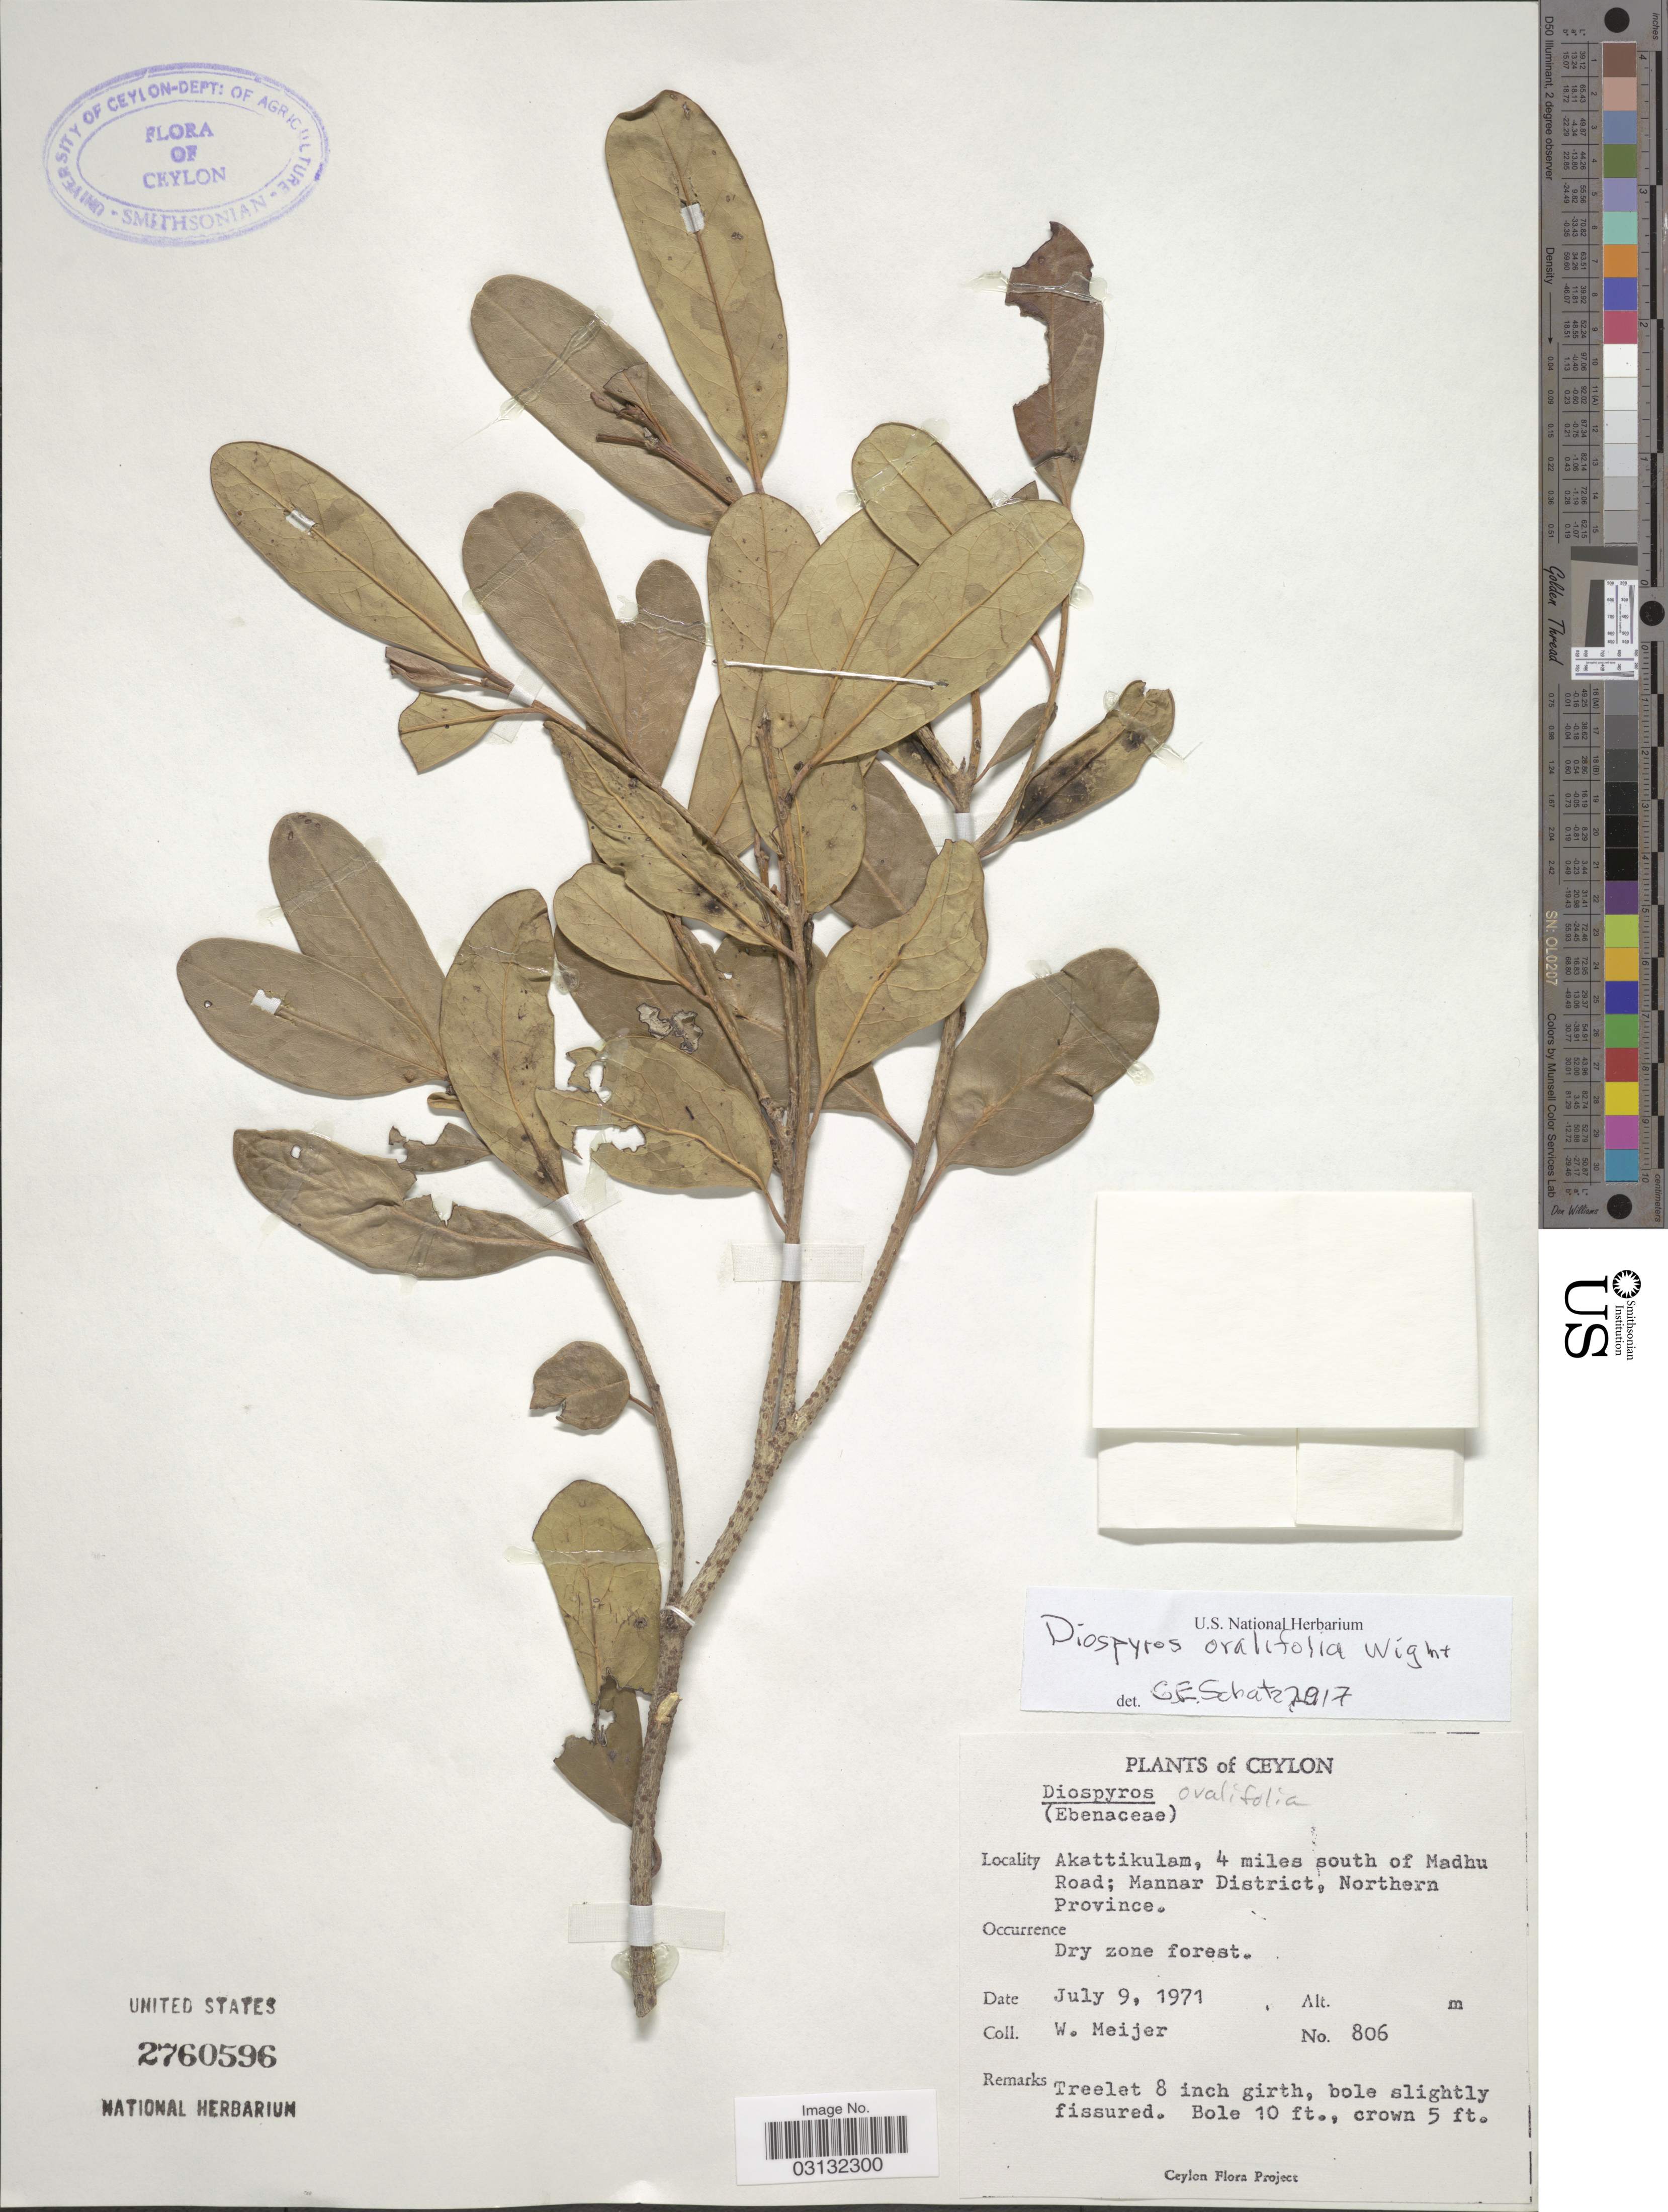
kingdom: Plantae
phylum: Tracheophyta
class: Magnoliopsida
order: Ericales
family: Ebenaceae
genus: Diospyros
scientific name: Diospyros ovalifolia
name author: Wight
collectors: W. Meijer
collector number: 806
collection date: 1971-07-09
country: Sri Lanka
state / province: Northern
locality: Ceylon. Akattikulam, 4 miles south of Madhu Road; Mannar District.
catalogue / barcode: US 2760596